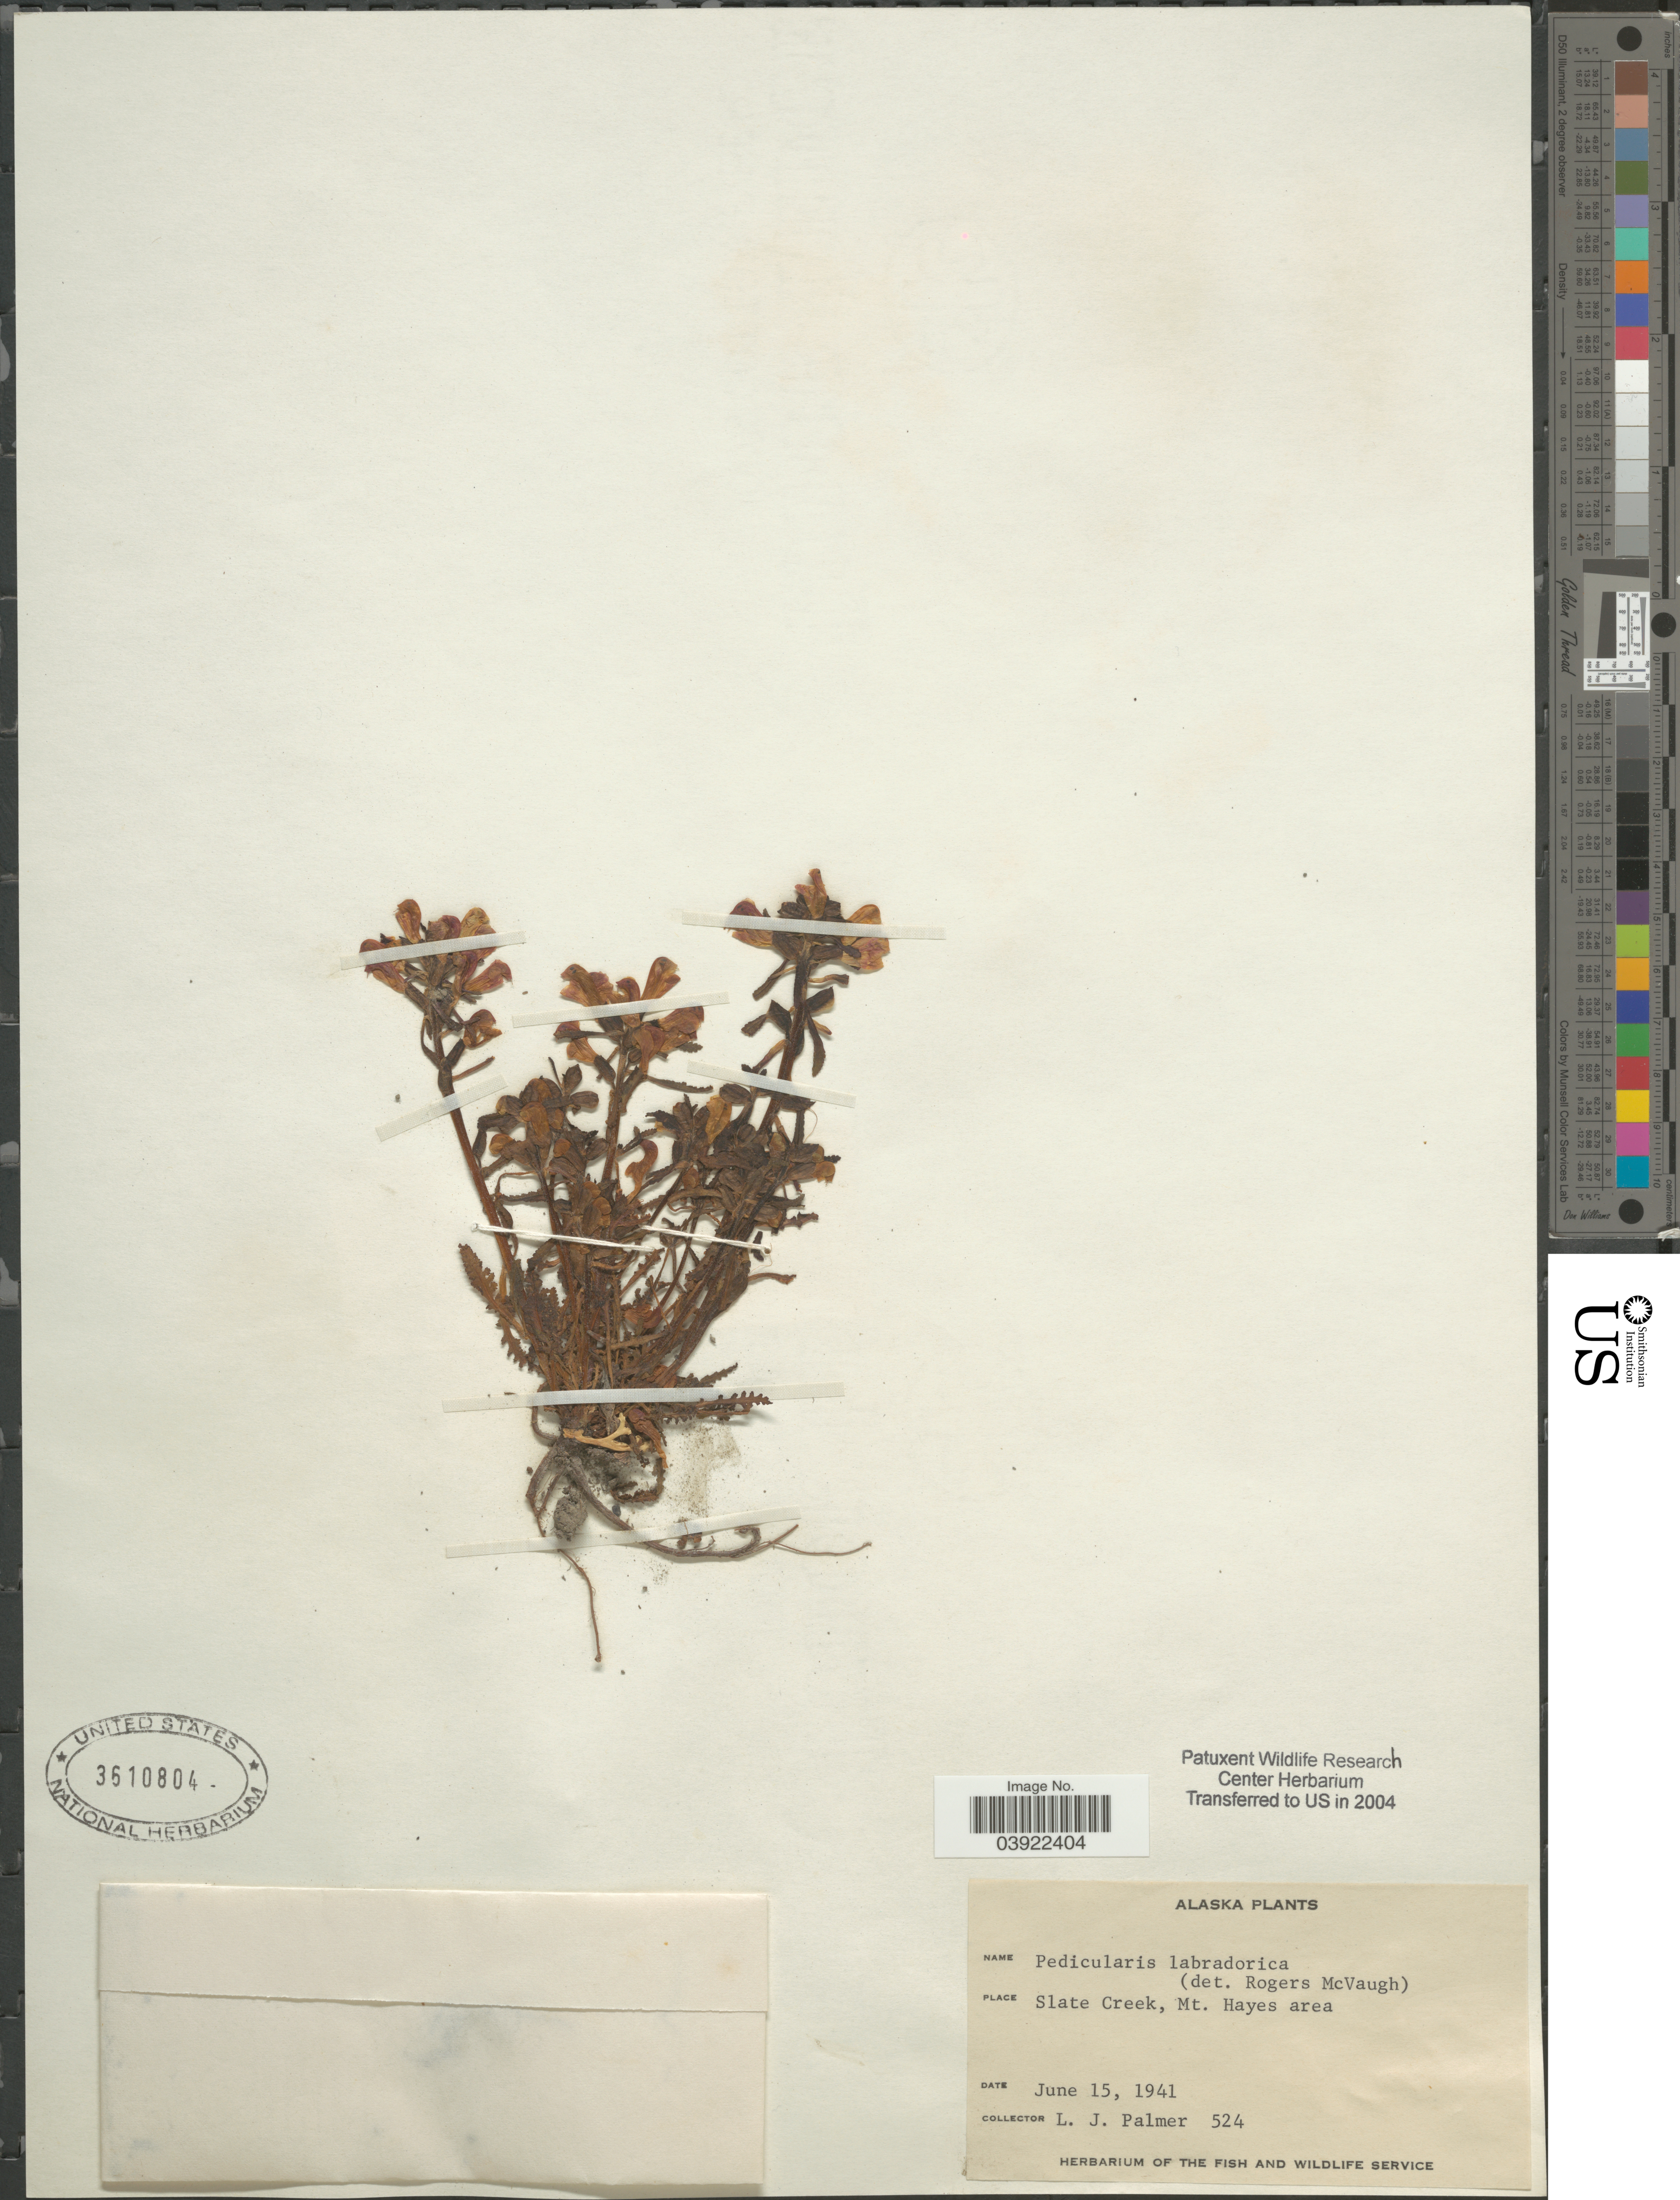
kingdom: Plantae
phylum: Tracheophyta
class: Magnoliopsida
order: Lamiales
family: Orobanchaceae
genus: Pedicularis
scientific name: Pedicularis labradorica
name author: Wirsing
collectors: L. J. Palmer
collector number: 524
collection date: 1941-06-15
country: United States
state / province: Alaska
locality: Slate Creek, Mt. Hayes area.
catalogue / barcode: US 3610804